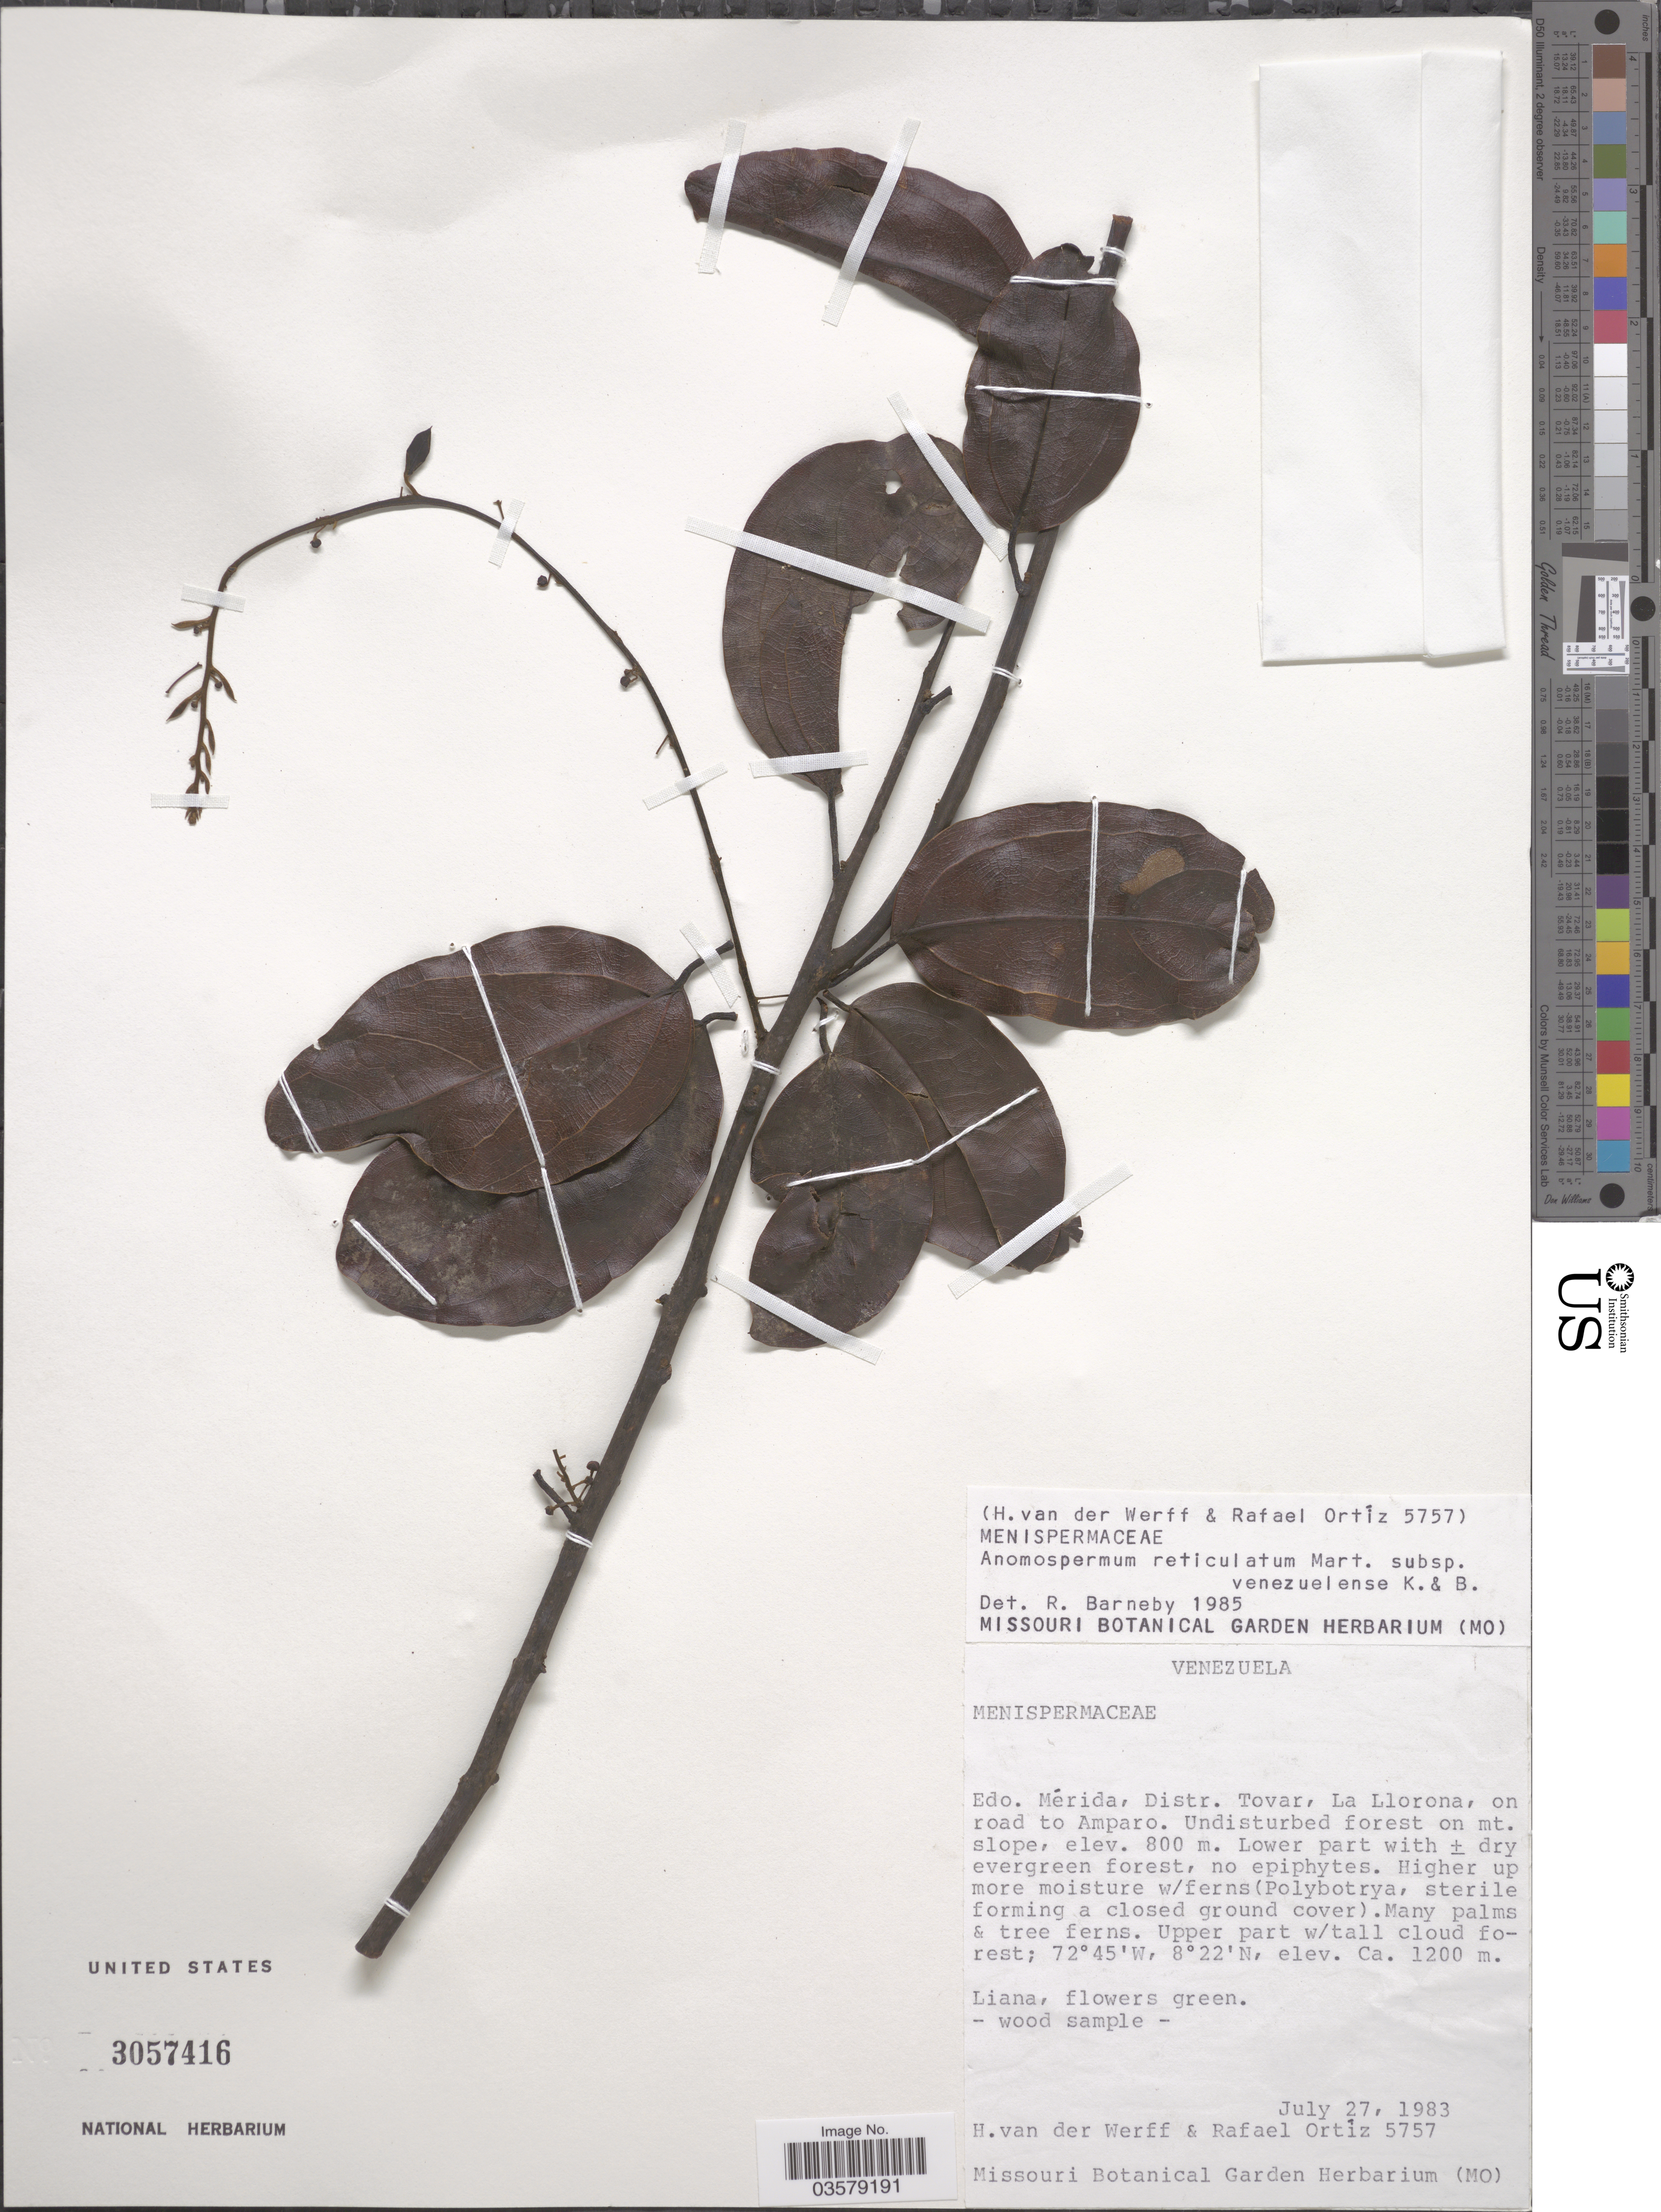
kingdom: Plantae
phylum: Tracheophyta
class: Magnoliopsida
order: Ranunculales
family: Menispermaceae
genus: Anomospermum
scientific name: Anomospermum reticulatum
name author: (Mart.) Eichler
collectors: H. van der Werff & R. Ortiz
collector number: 5757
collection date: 1983-07-27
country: Venezuela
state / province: Mérida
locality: Distr. Tovar, La Llorona, on road to Amparo.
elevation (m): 800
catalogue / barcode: US 3057416